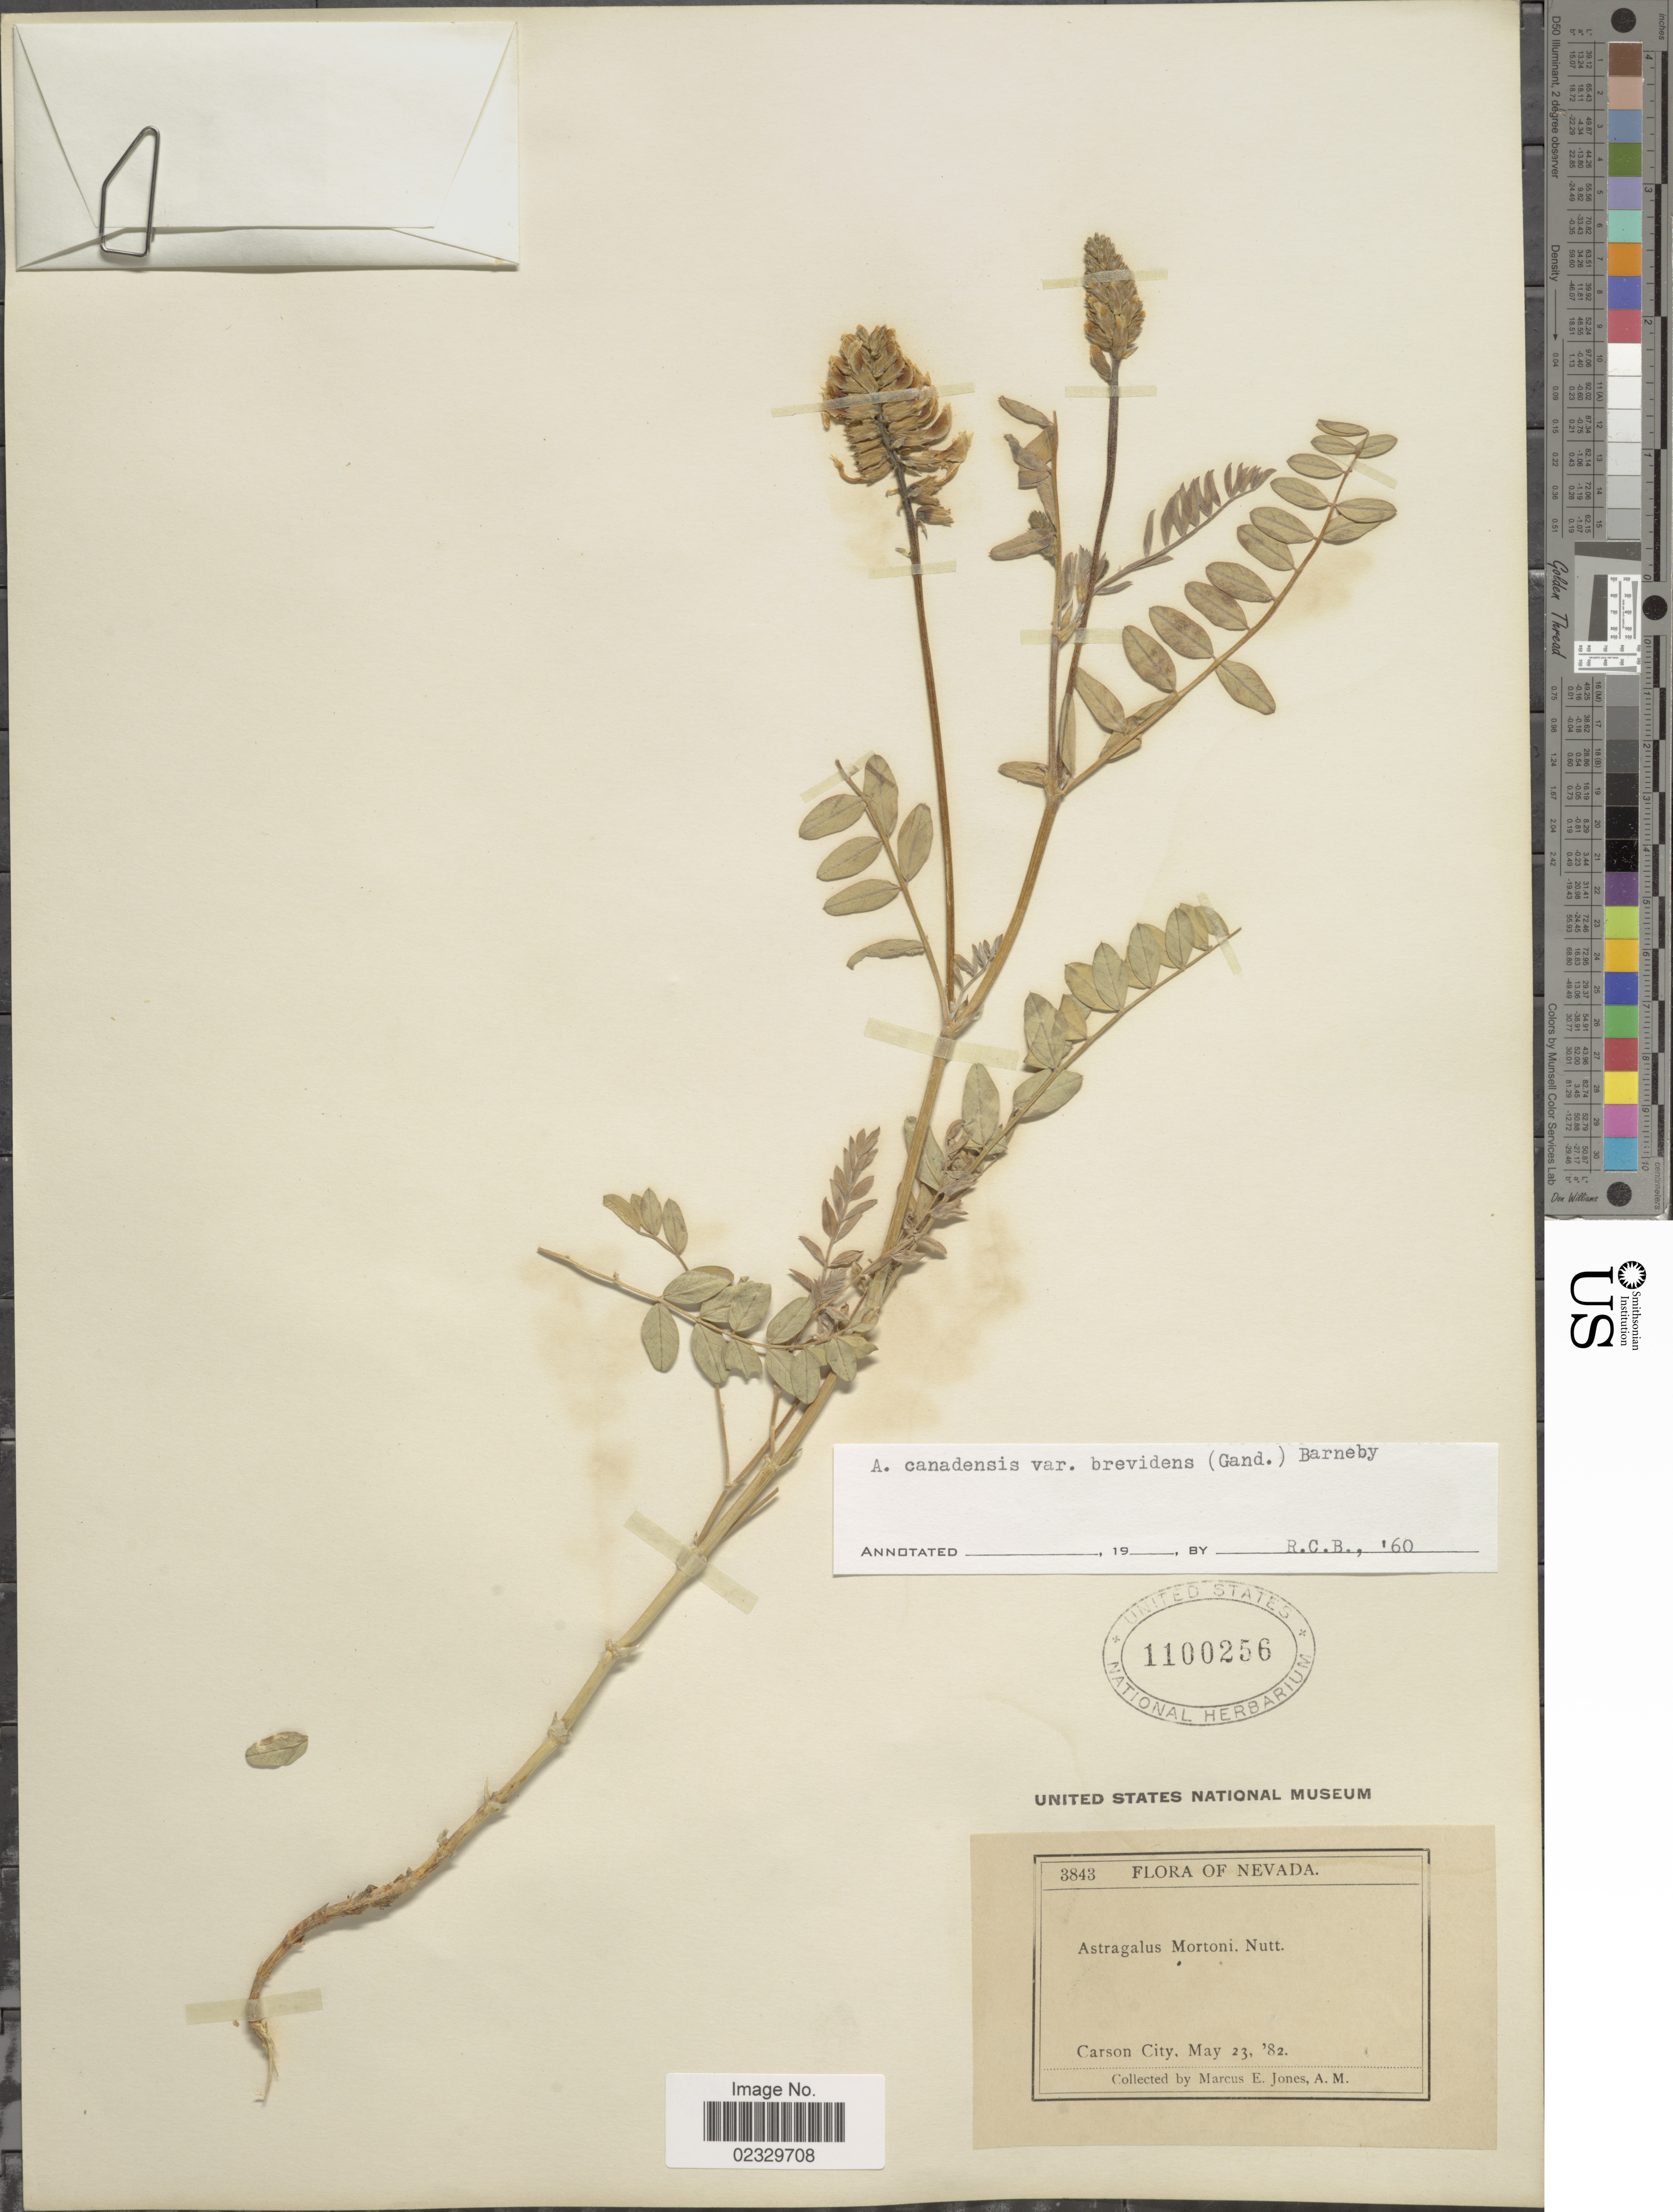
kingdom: Plantae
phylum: Tracheophyta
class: Magnoliopsida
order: Fabales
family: Fabaceae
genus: Astragalus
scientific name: Astragalus canadensis var. brevidens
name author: L.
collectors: M. E. Jones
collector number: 3843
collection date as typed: Transcribed d/m/y: 23/5/82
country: United States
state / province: Nevada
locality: Carson City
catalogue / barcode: US 1100256